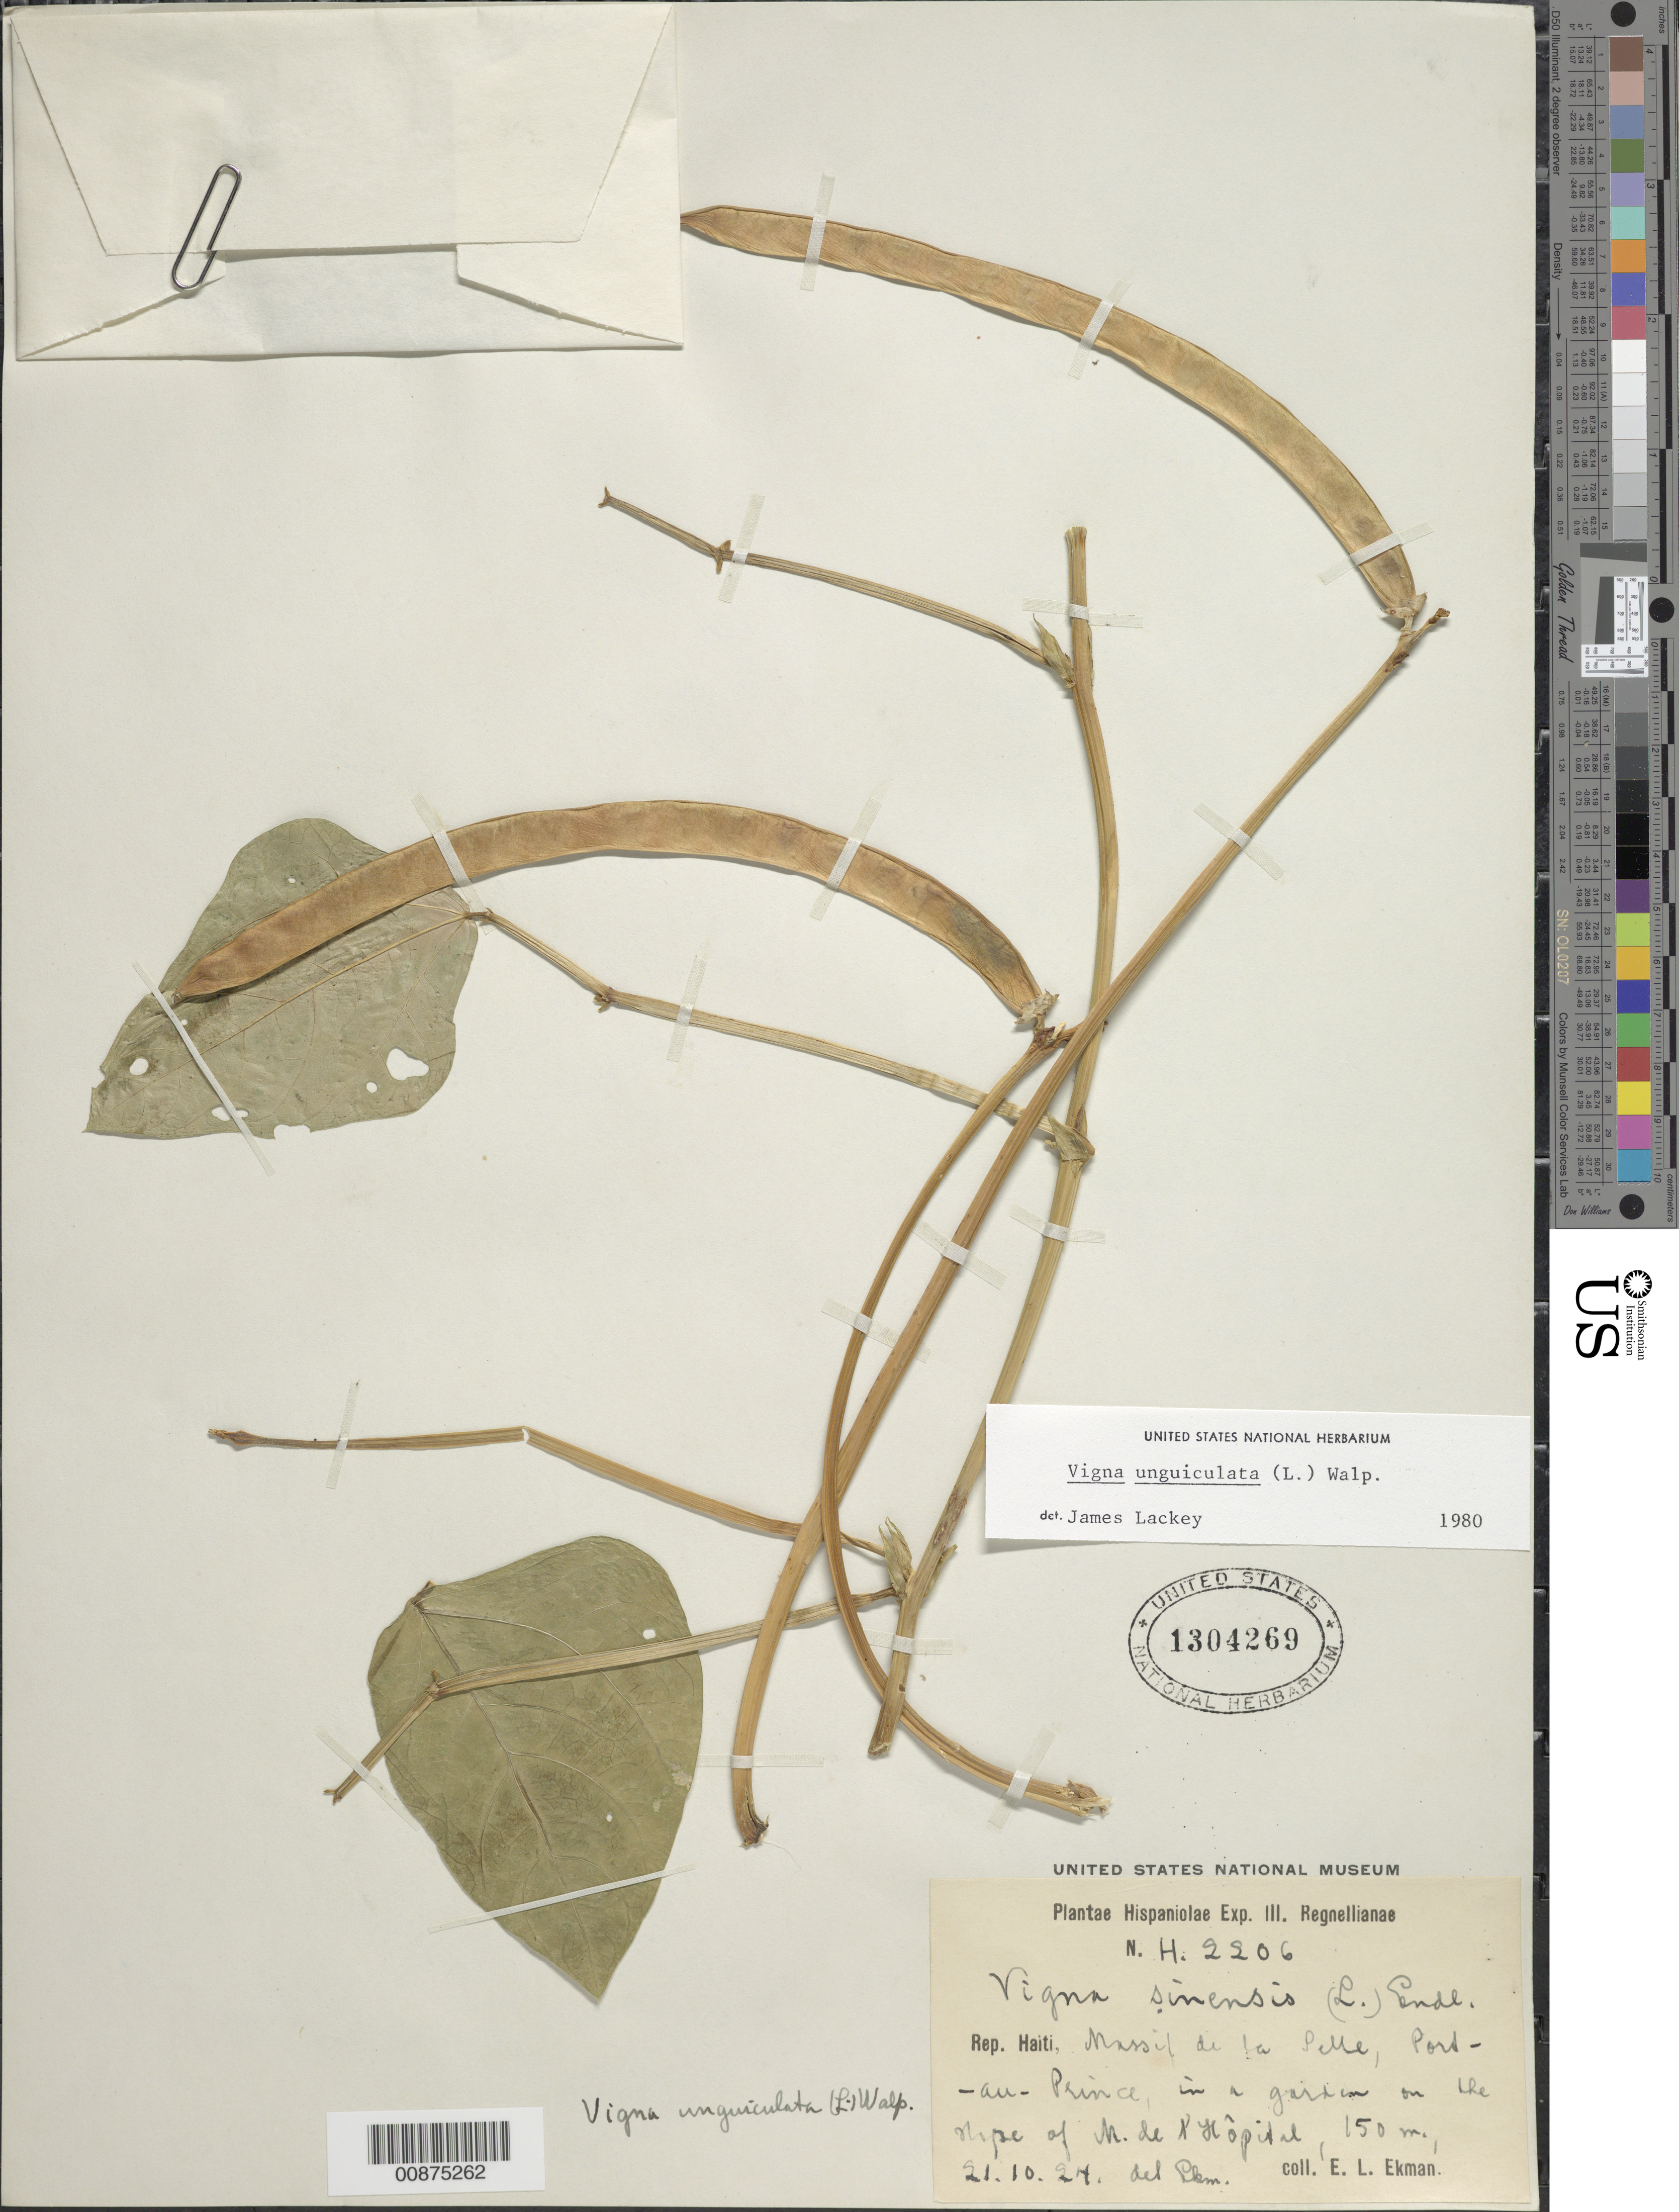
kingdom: Plantae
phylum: Tracheophyta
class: Magnoliopsida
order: Fabales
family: Fabaceae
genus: Vigna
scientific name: Vigna unguiculata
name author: (L.) Walp.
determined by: Lackey, J.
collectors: E. L. Ekman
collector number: H 2206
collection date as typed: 21 Oct 1924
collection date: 1924-10-21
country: Haiti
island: Hispaniola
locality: Massif de la Selle, Port-au-Prince, in a garden on the slope of M. de l'Hôpital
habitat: In a garden.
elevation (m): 150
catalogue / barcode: US 1304269